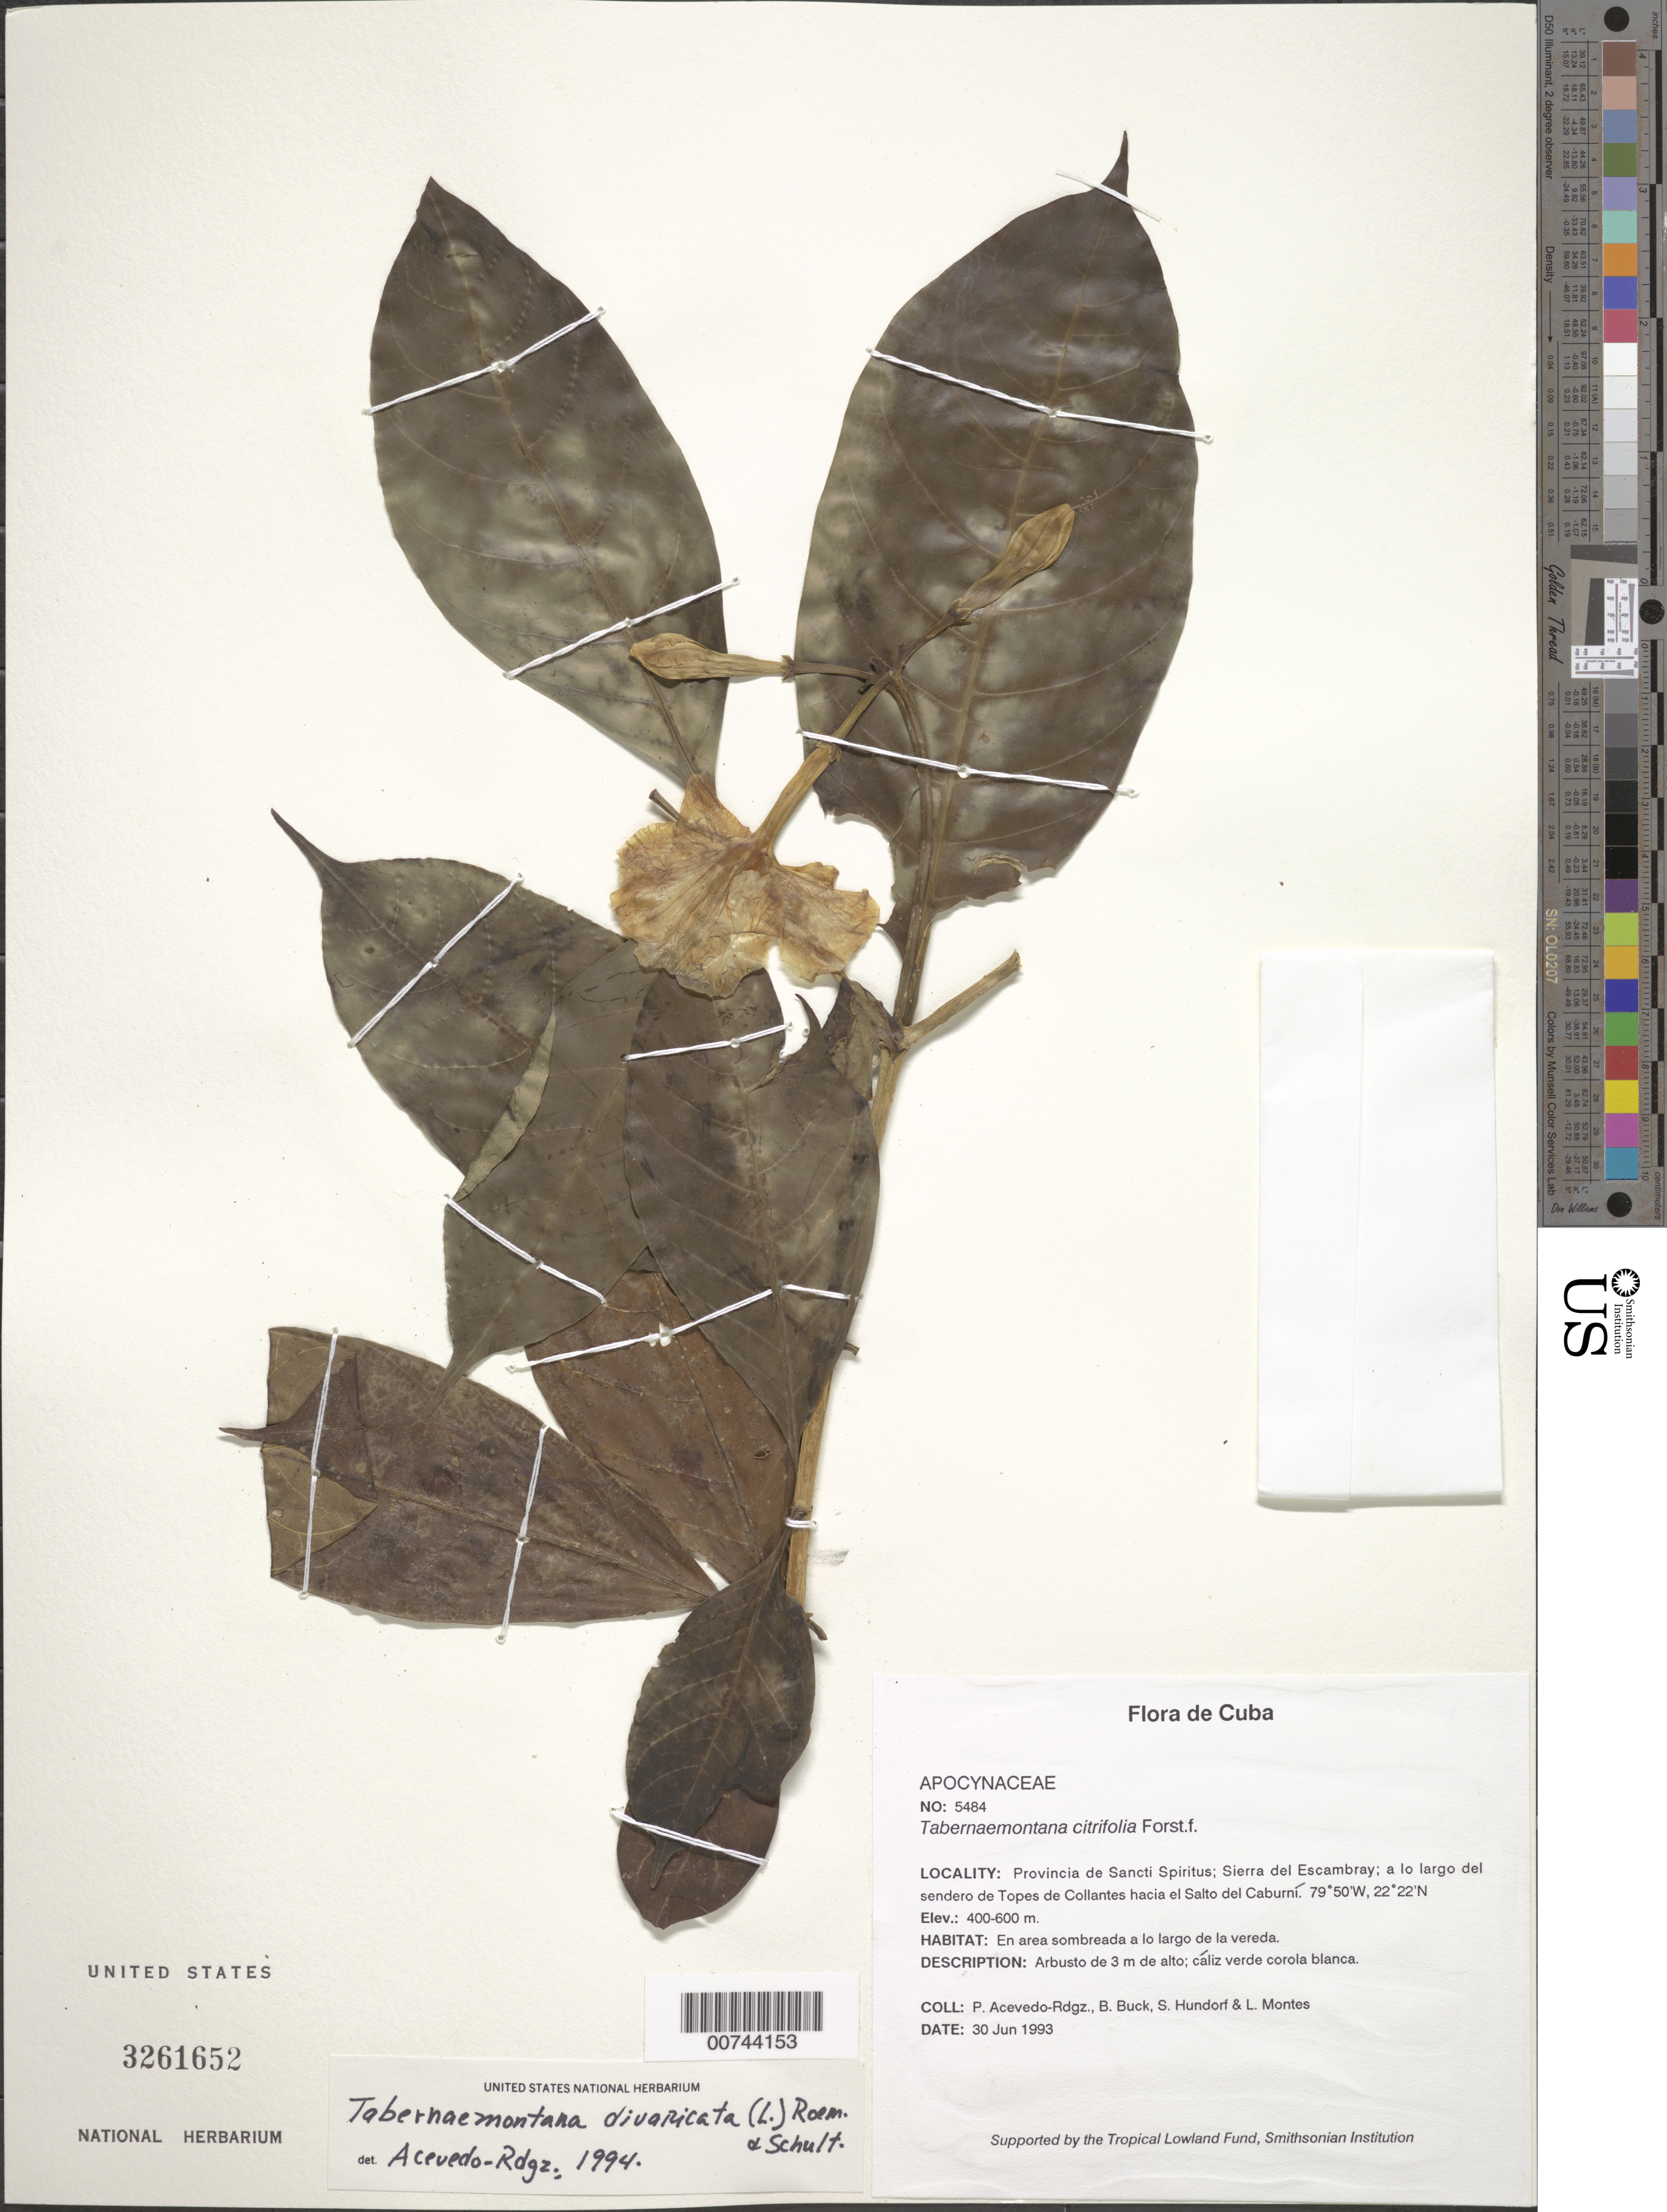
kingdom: Plantae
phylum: Tracheophyta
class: Magnoliopsida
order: Gentianales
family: Apocynaceae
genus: Tabernaemontana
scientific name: Tabernaemontana divaricata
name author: (L.) R. Br. ex Roem. & Schult.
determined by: Oviedo, R.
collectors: P. Acevedo-Rodr., B. Buck, S. Hundorf & L. Montes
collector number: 5484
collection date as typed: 30 Jun 1993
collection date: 1993-06-30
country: Cuba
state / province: Sancti Spiritus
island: Cuba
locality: Sierra del Escambray; a lo largo del sendero de Topes de Collantes hacia el Salto del Caburni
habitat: En area sombreada a lo largo de la vereda.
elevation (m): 400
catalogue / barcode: US 3261652